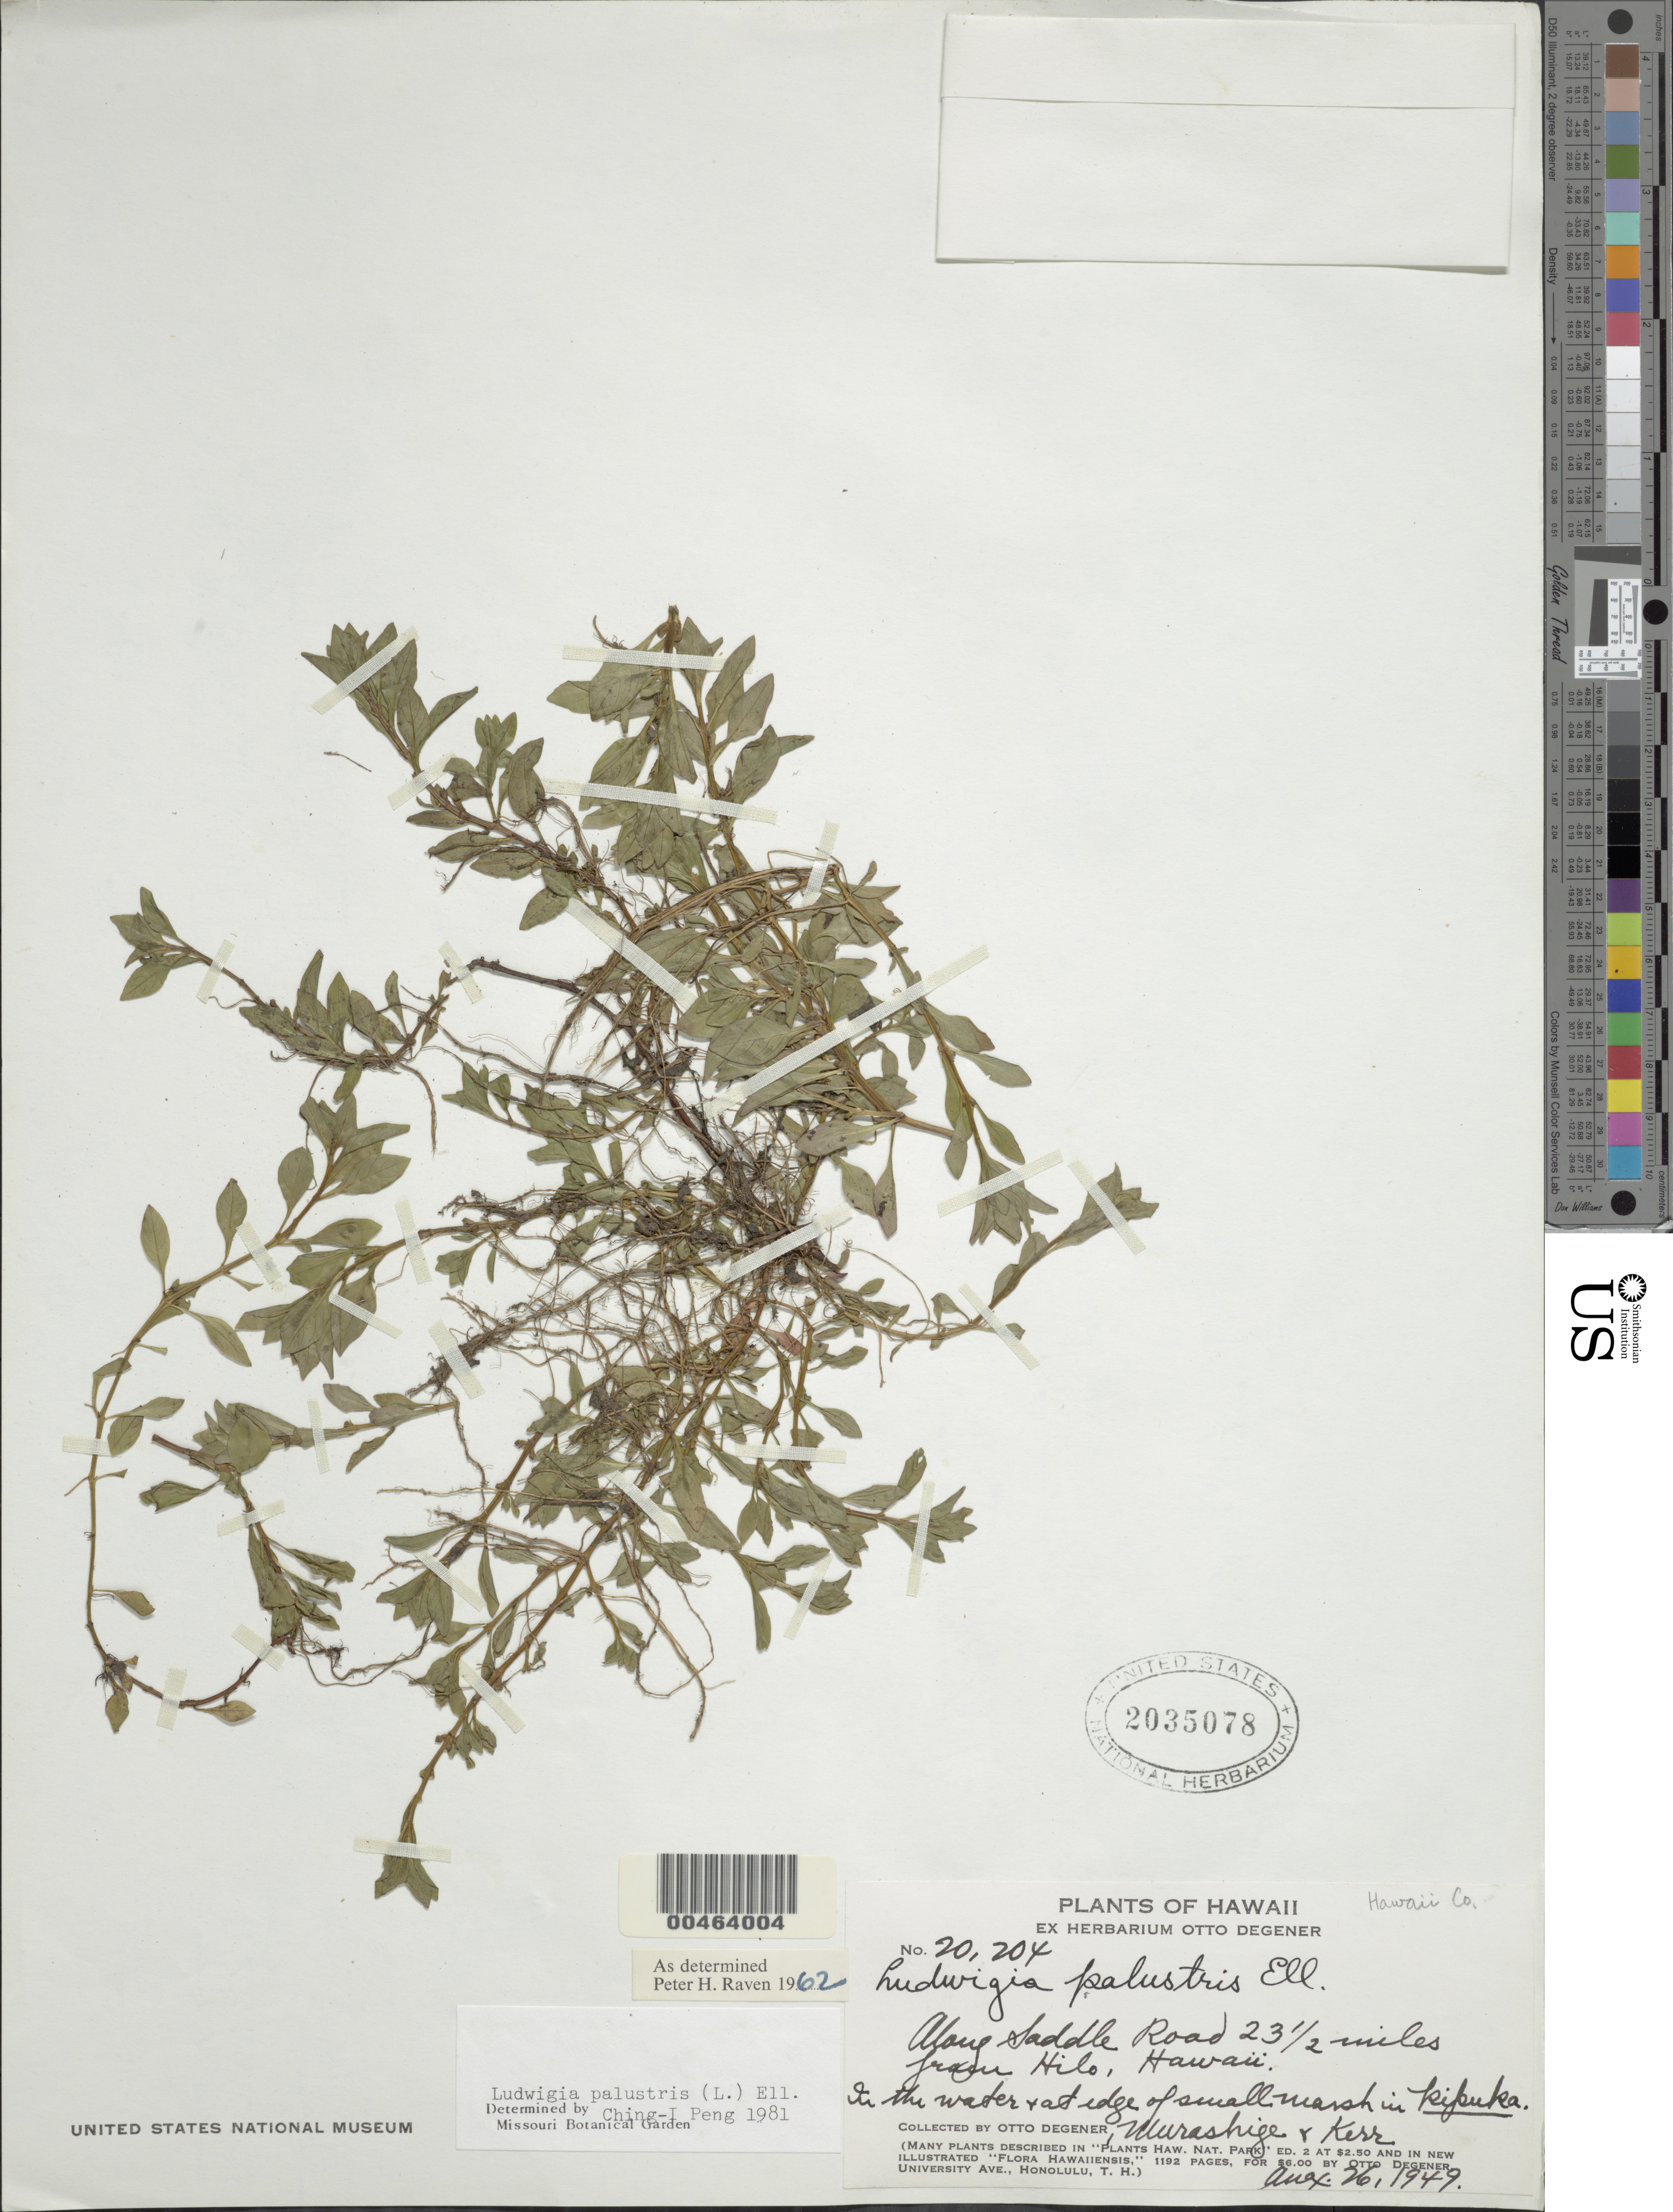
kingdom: Plantae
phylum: Tracheophyta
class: Magnoliopsida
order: Myrtales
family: Onagraceae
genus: Ludwigia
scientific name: Ludwigia palustris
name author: (L.) Elliott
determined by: Peng, C. I.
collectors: O. Degener, Murashige & Kerr, --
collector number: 20204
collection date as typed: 26 Aug 1949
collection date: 1949-08-26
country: United States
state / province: Hawaii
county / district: Hawaii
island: Hawaii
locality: Along Saddle Road 23.5 miles from Hilo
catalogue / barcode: US 2035078